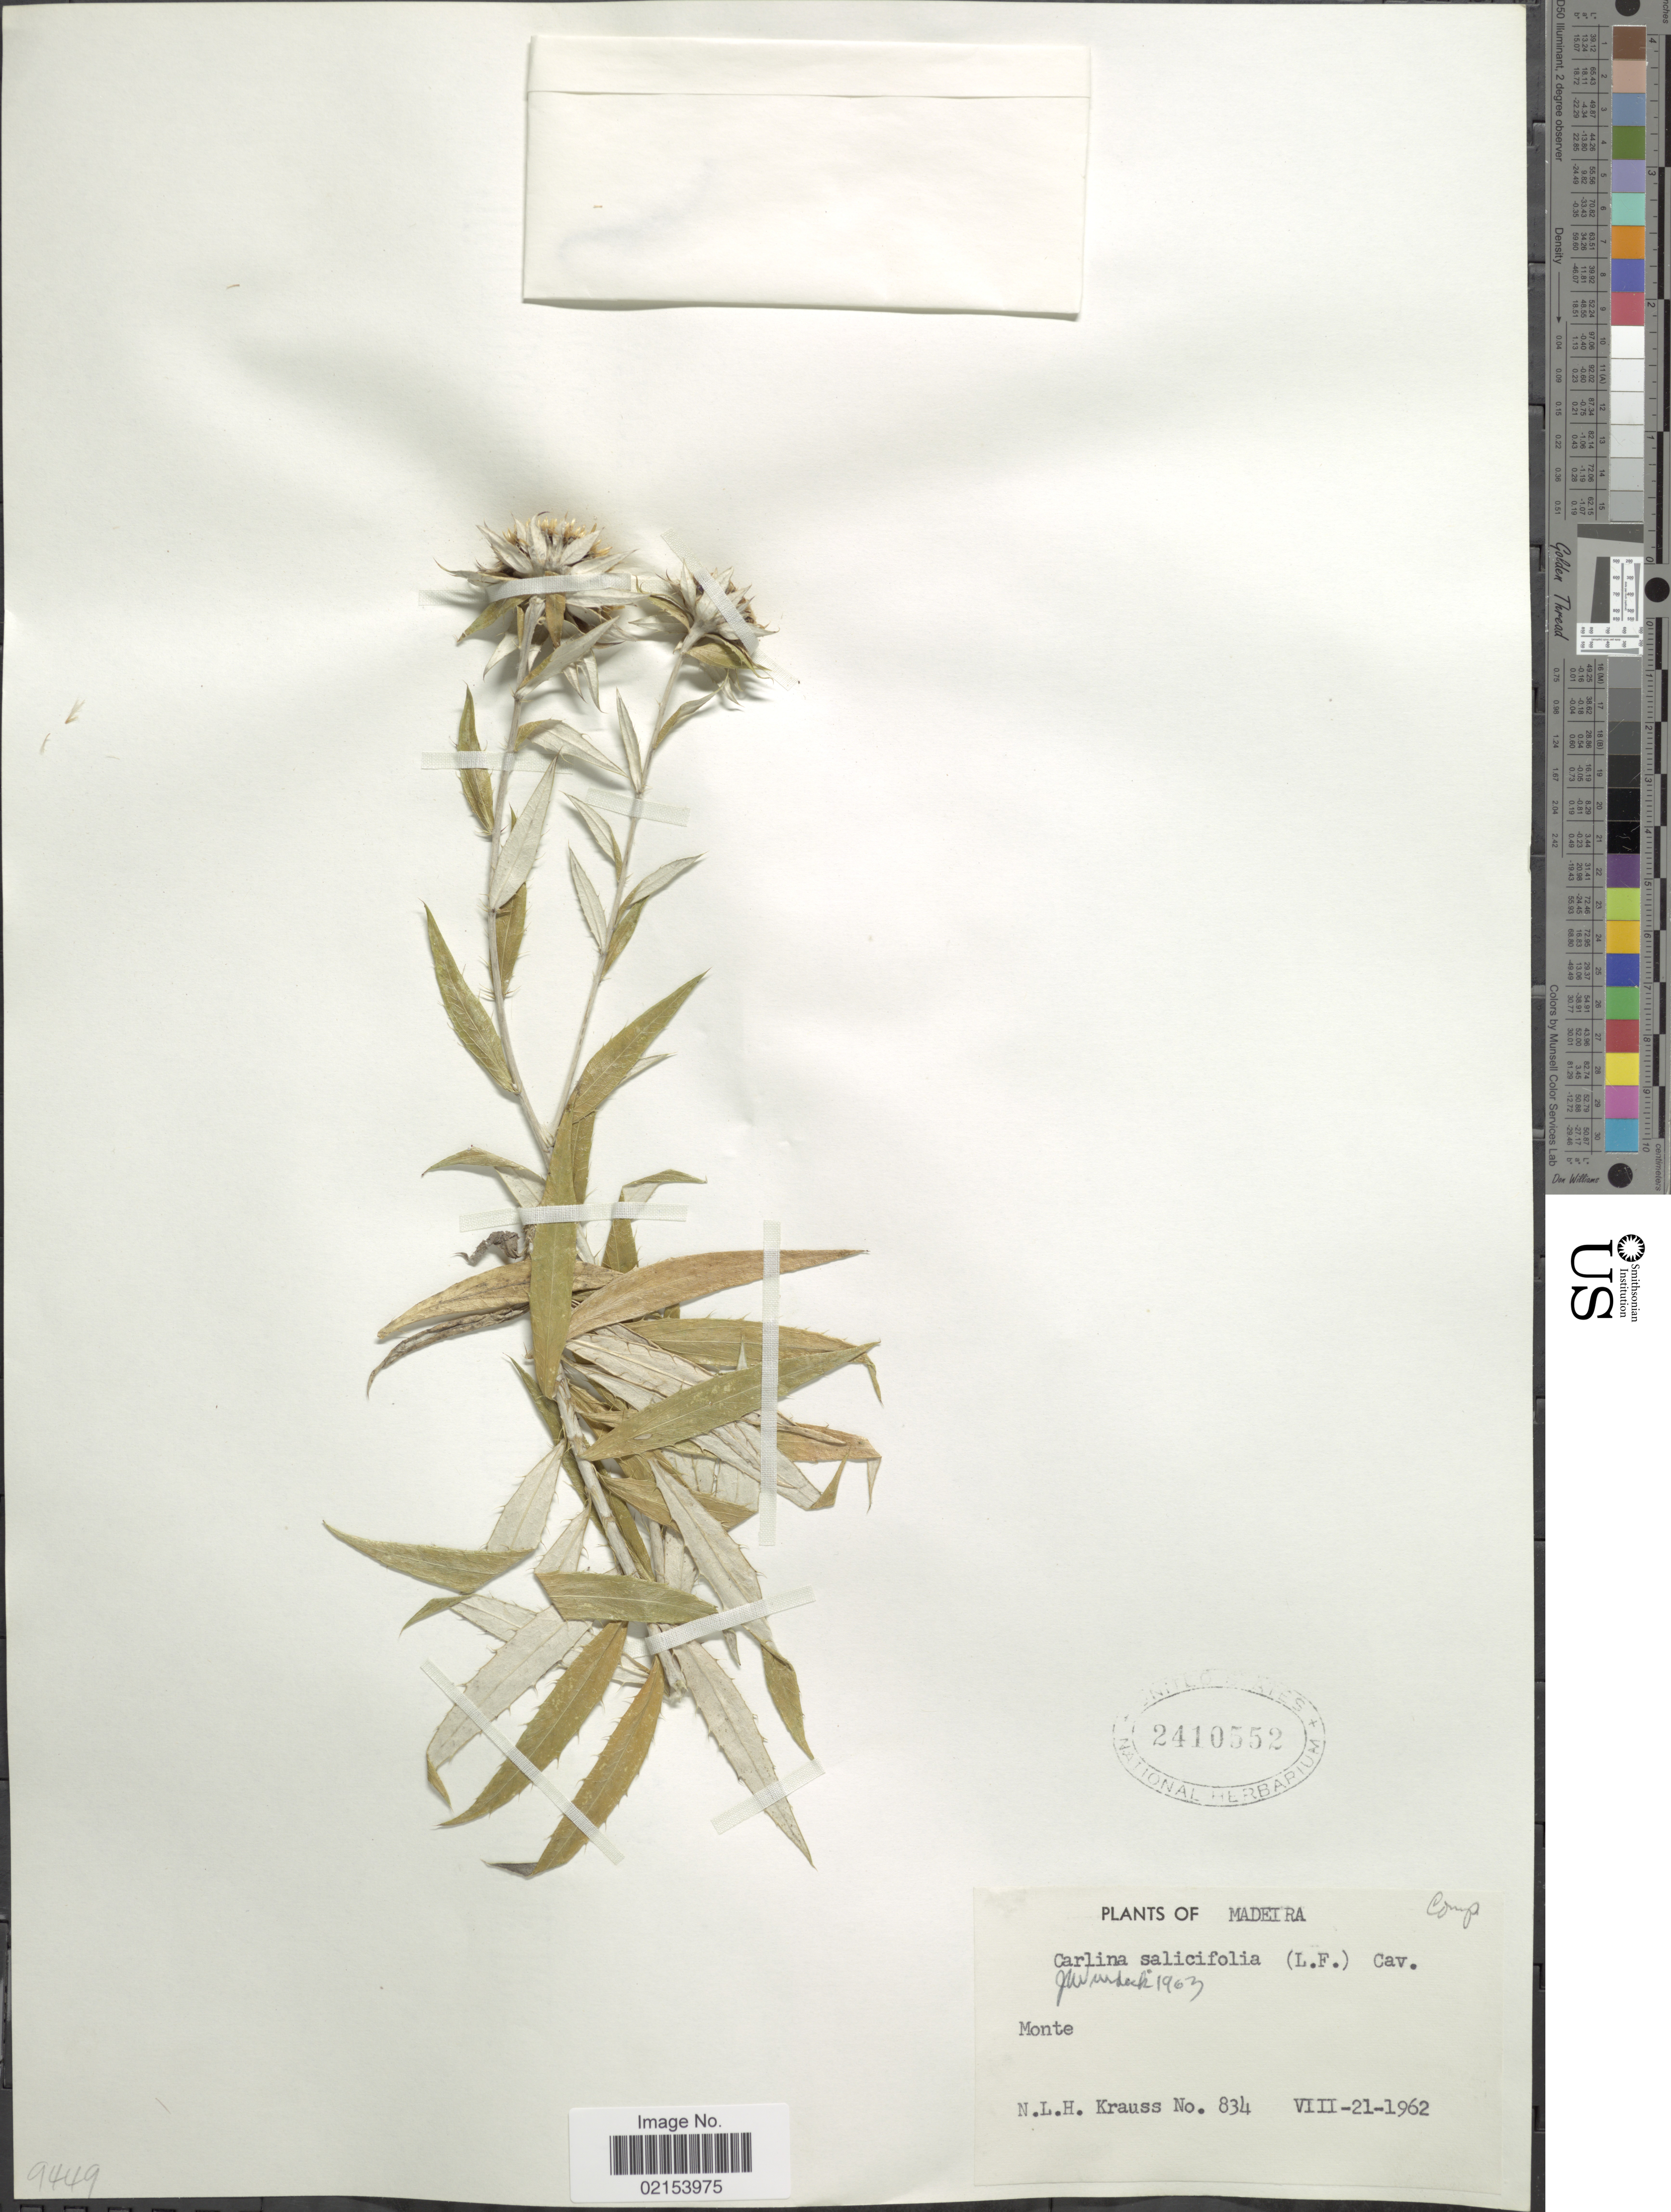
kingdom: Plantae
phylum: Tracheophyta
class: Magnoliopsida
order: Asterales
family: Asteraceae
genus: Carlina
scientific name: Carlina salicifolia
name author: (L. f.) Cav.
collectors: N. Krauss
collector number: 834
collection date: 1962-08-21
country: Portugal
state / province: Madeira (Aut. Reg.)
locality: Monte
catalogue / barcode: US 2410552